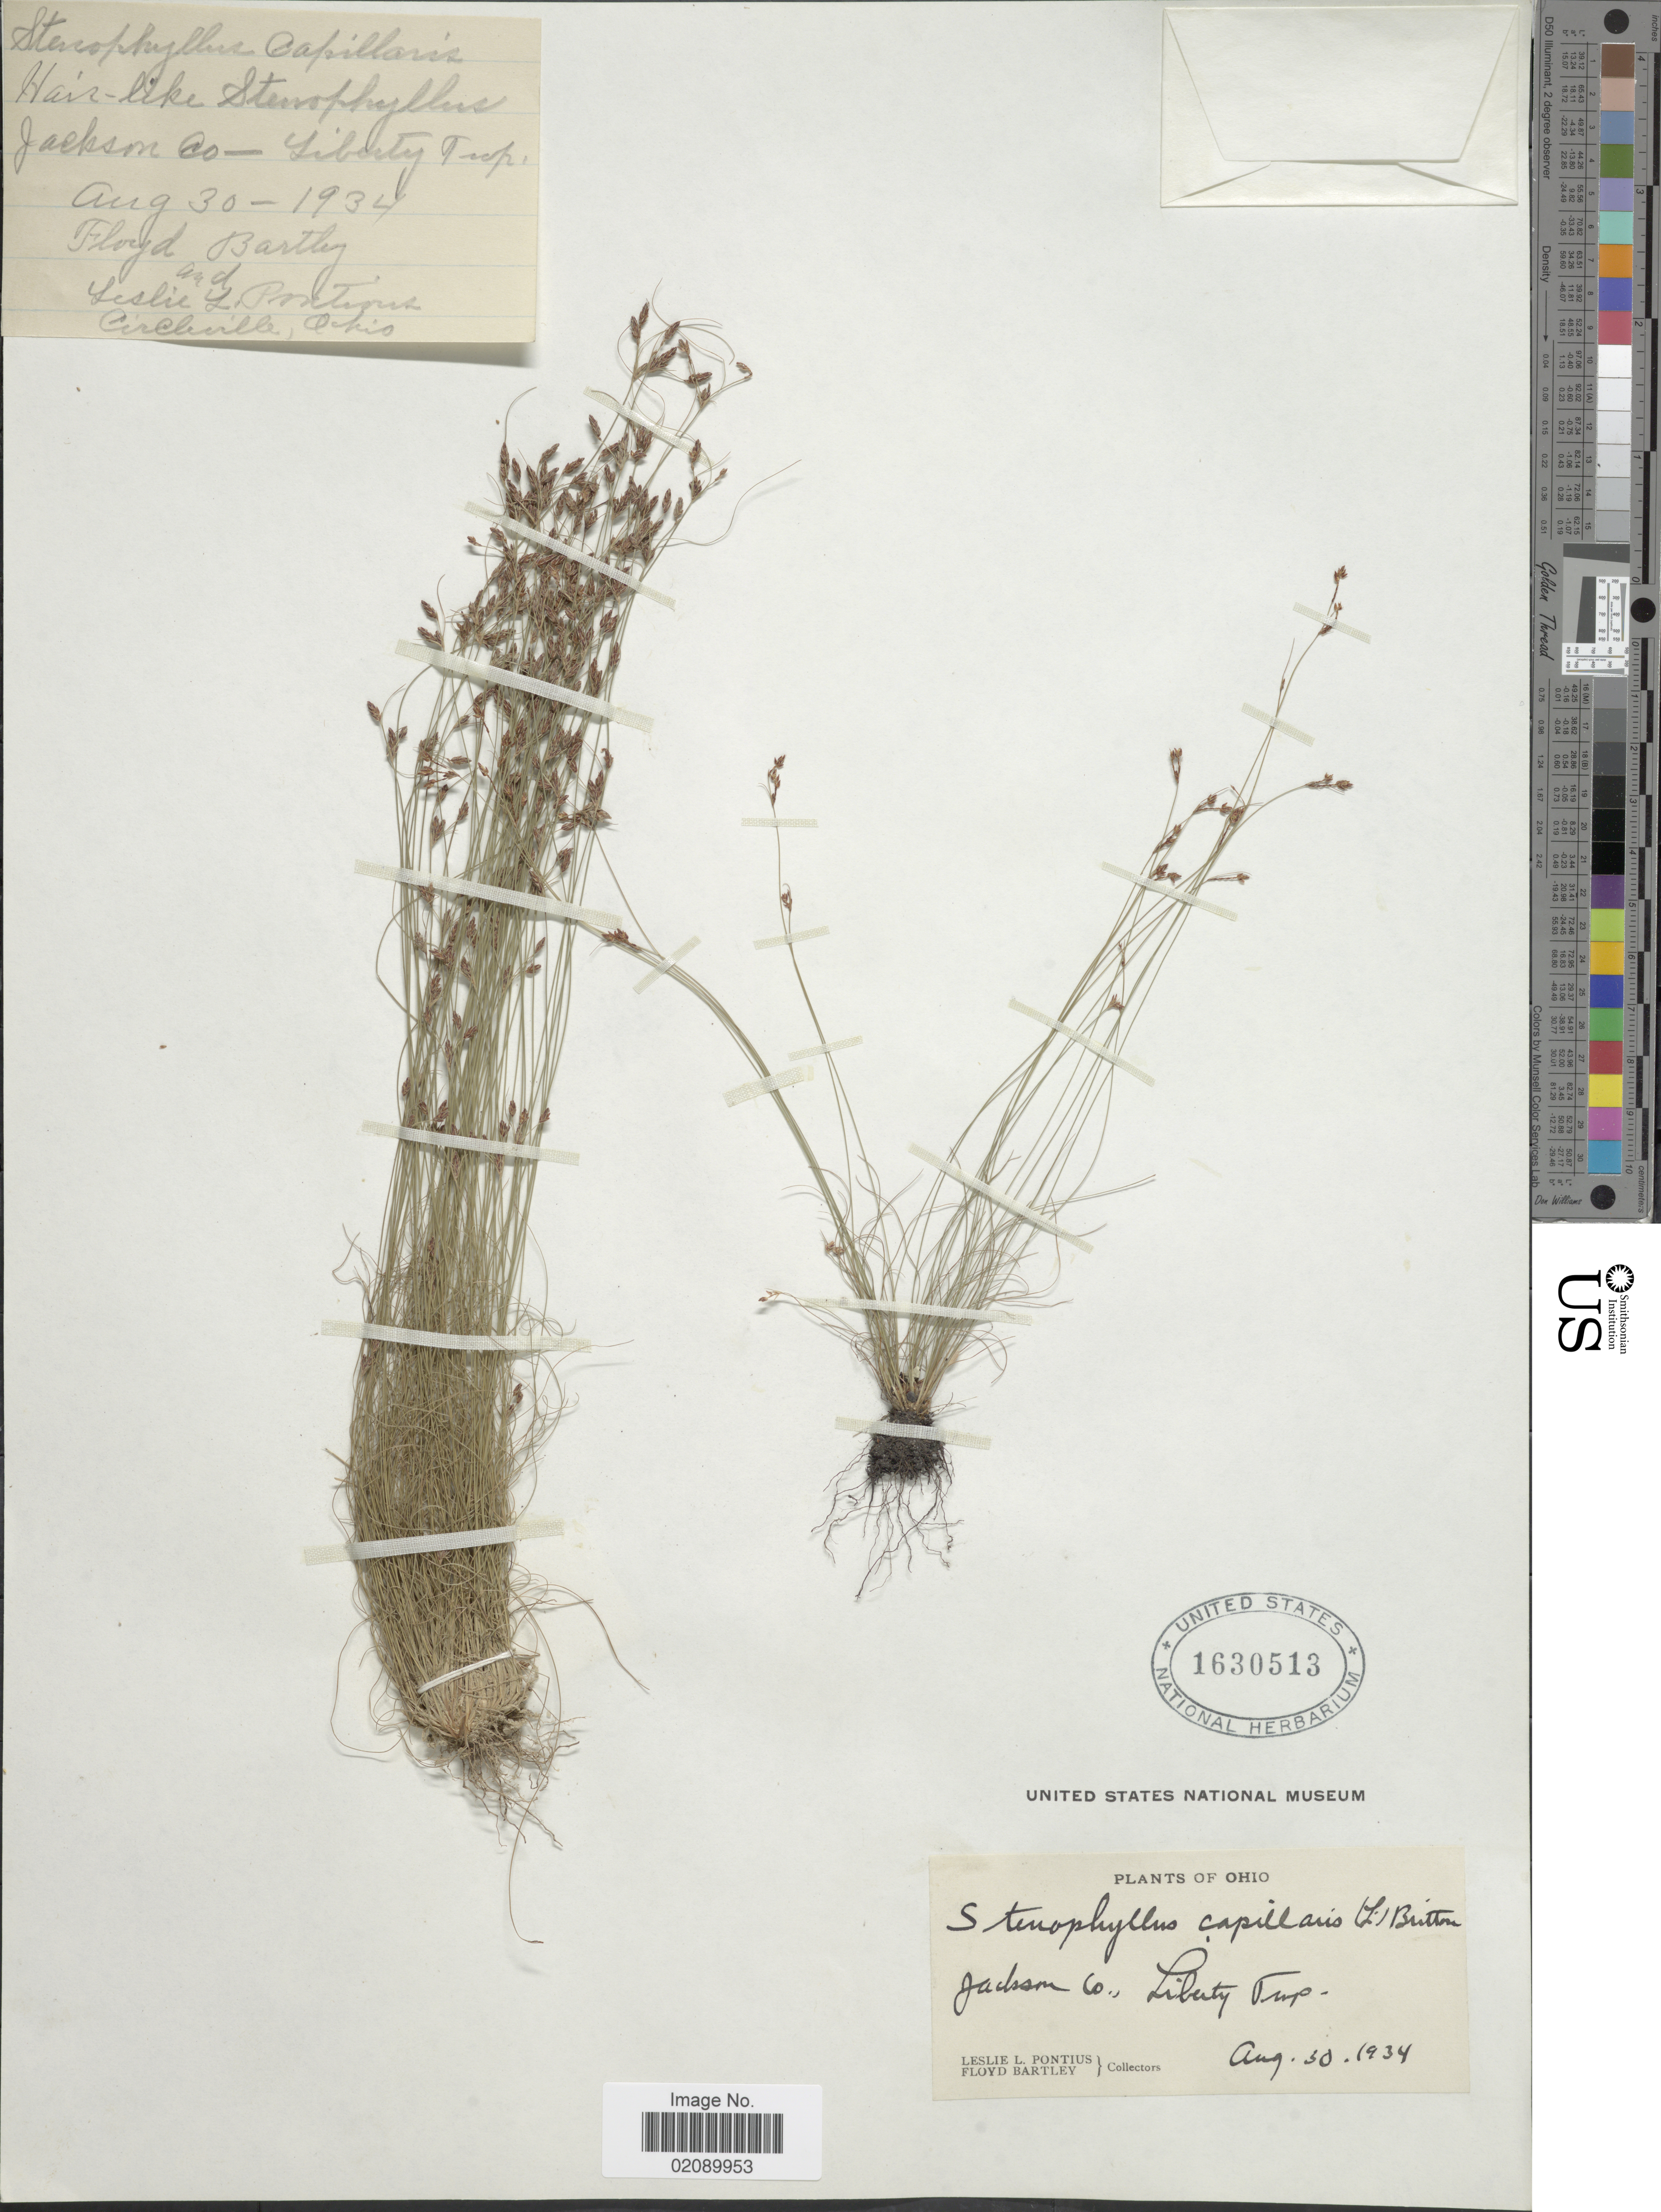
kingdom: Plantae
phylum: Tracheophyta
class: Liliopsida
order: Poales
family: Cyperaceae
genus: Bulbostylis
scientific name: Bulbostylis capillaris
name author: (L.) Kunth ex C.B. Clarke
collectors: L. Pontius & F. Bartley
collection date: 1934-08-30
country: United States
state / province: Ohio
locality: Jackson Co., Liberty Twp.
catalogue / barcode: US 1630513